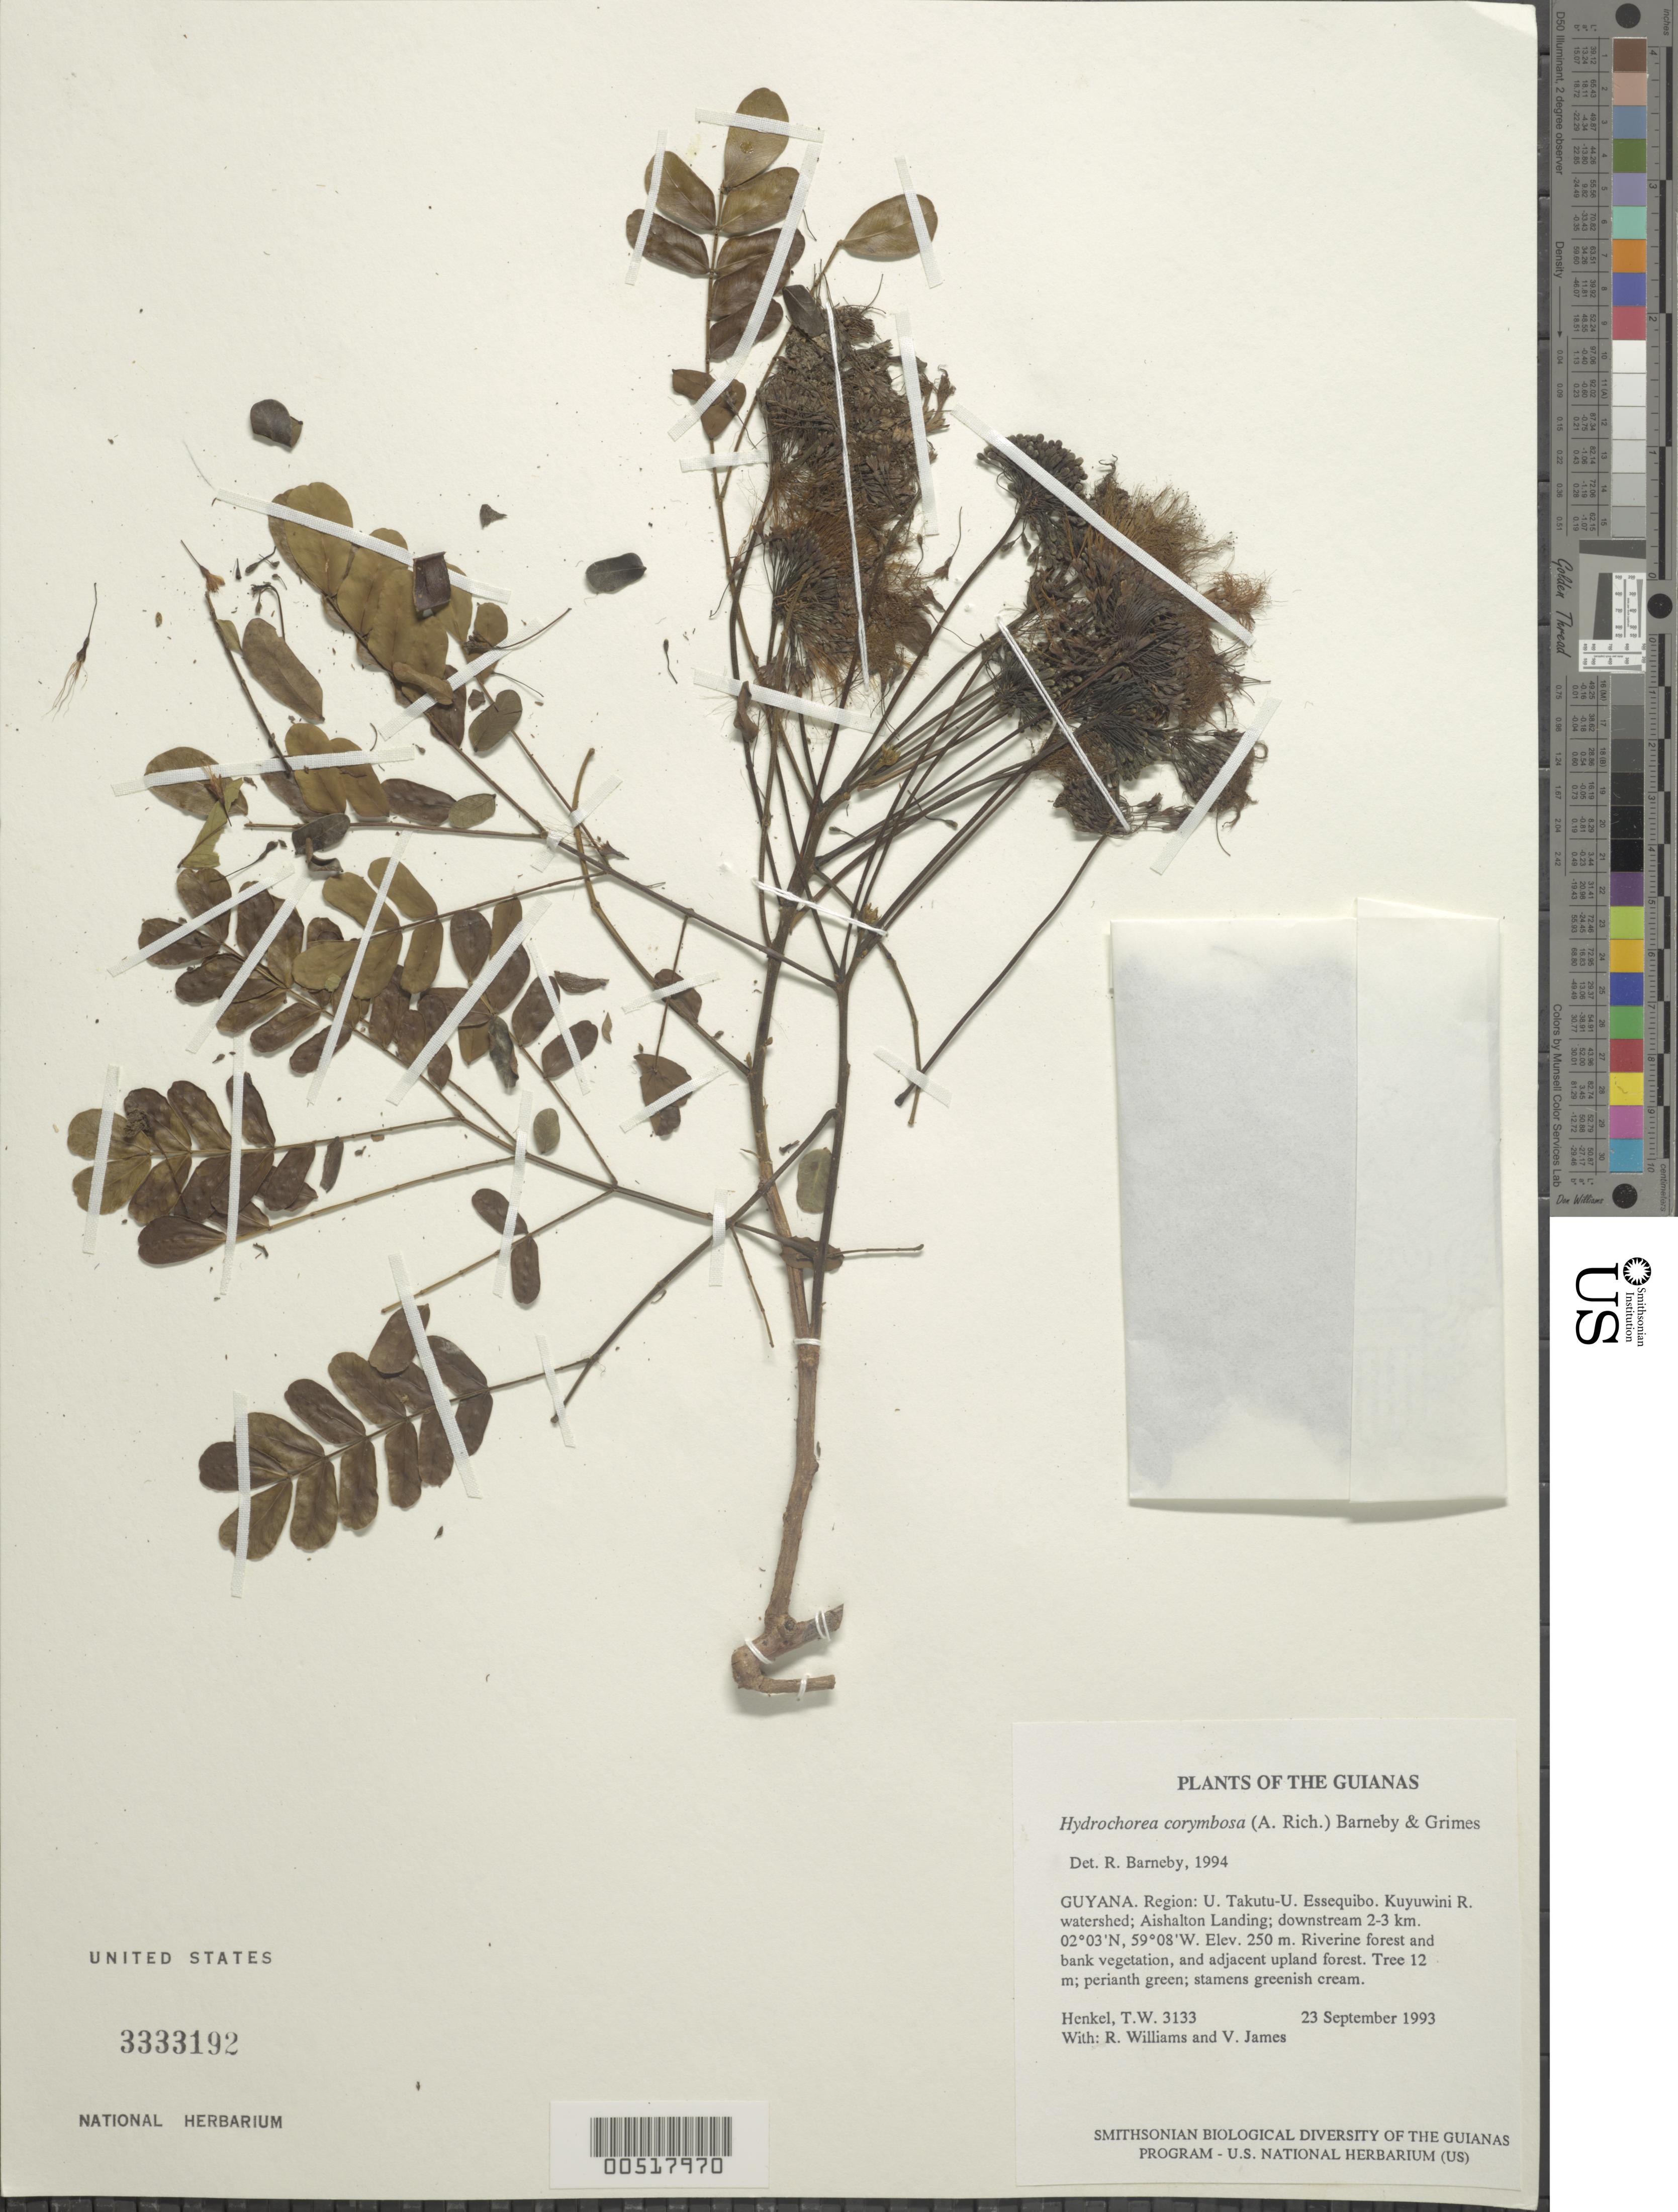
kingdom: Plantae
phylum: Tracheophyta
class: Magnoliopsida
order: Fabales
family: Fabaceae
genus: Hydrochorea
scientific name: Hydrochorea corymbosa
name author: (Rich.) Barneby & J.W. Grimes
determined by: Barneby, Rupert C., (NY)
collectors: T. Henkel, R. Williams & V. James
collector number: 3133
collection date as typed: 23 September 1993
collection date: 1993-09-23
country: Guyana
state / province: U. Takutu-U. Essequibo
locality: Kuyuwini R. watershed; Aishalton Landing; downstream 2-3 km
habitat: Riverine forest and bank vegetation, and adjacent upland forest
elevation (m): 250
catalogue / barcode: US 3333192